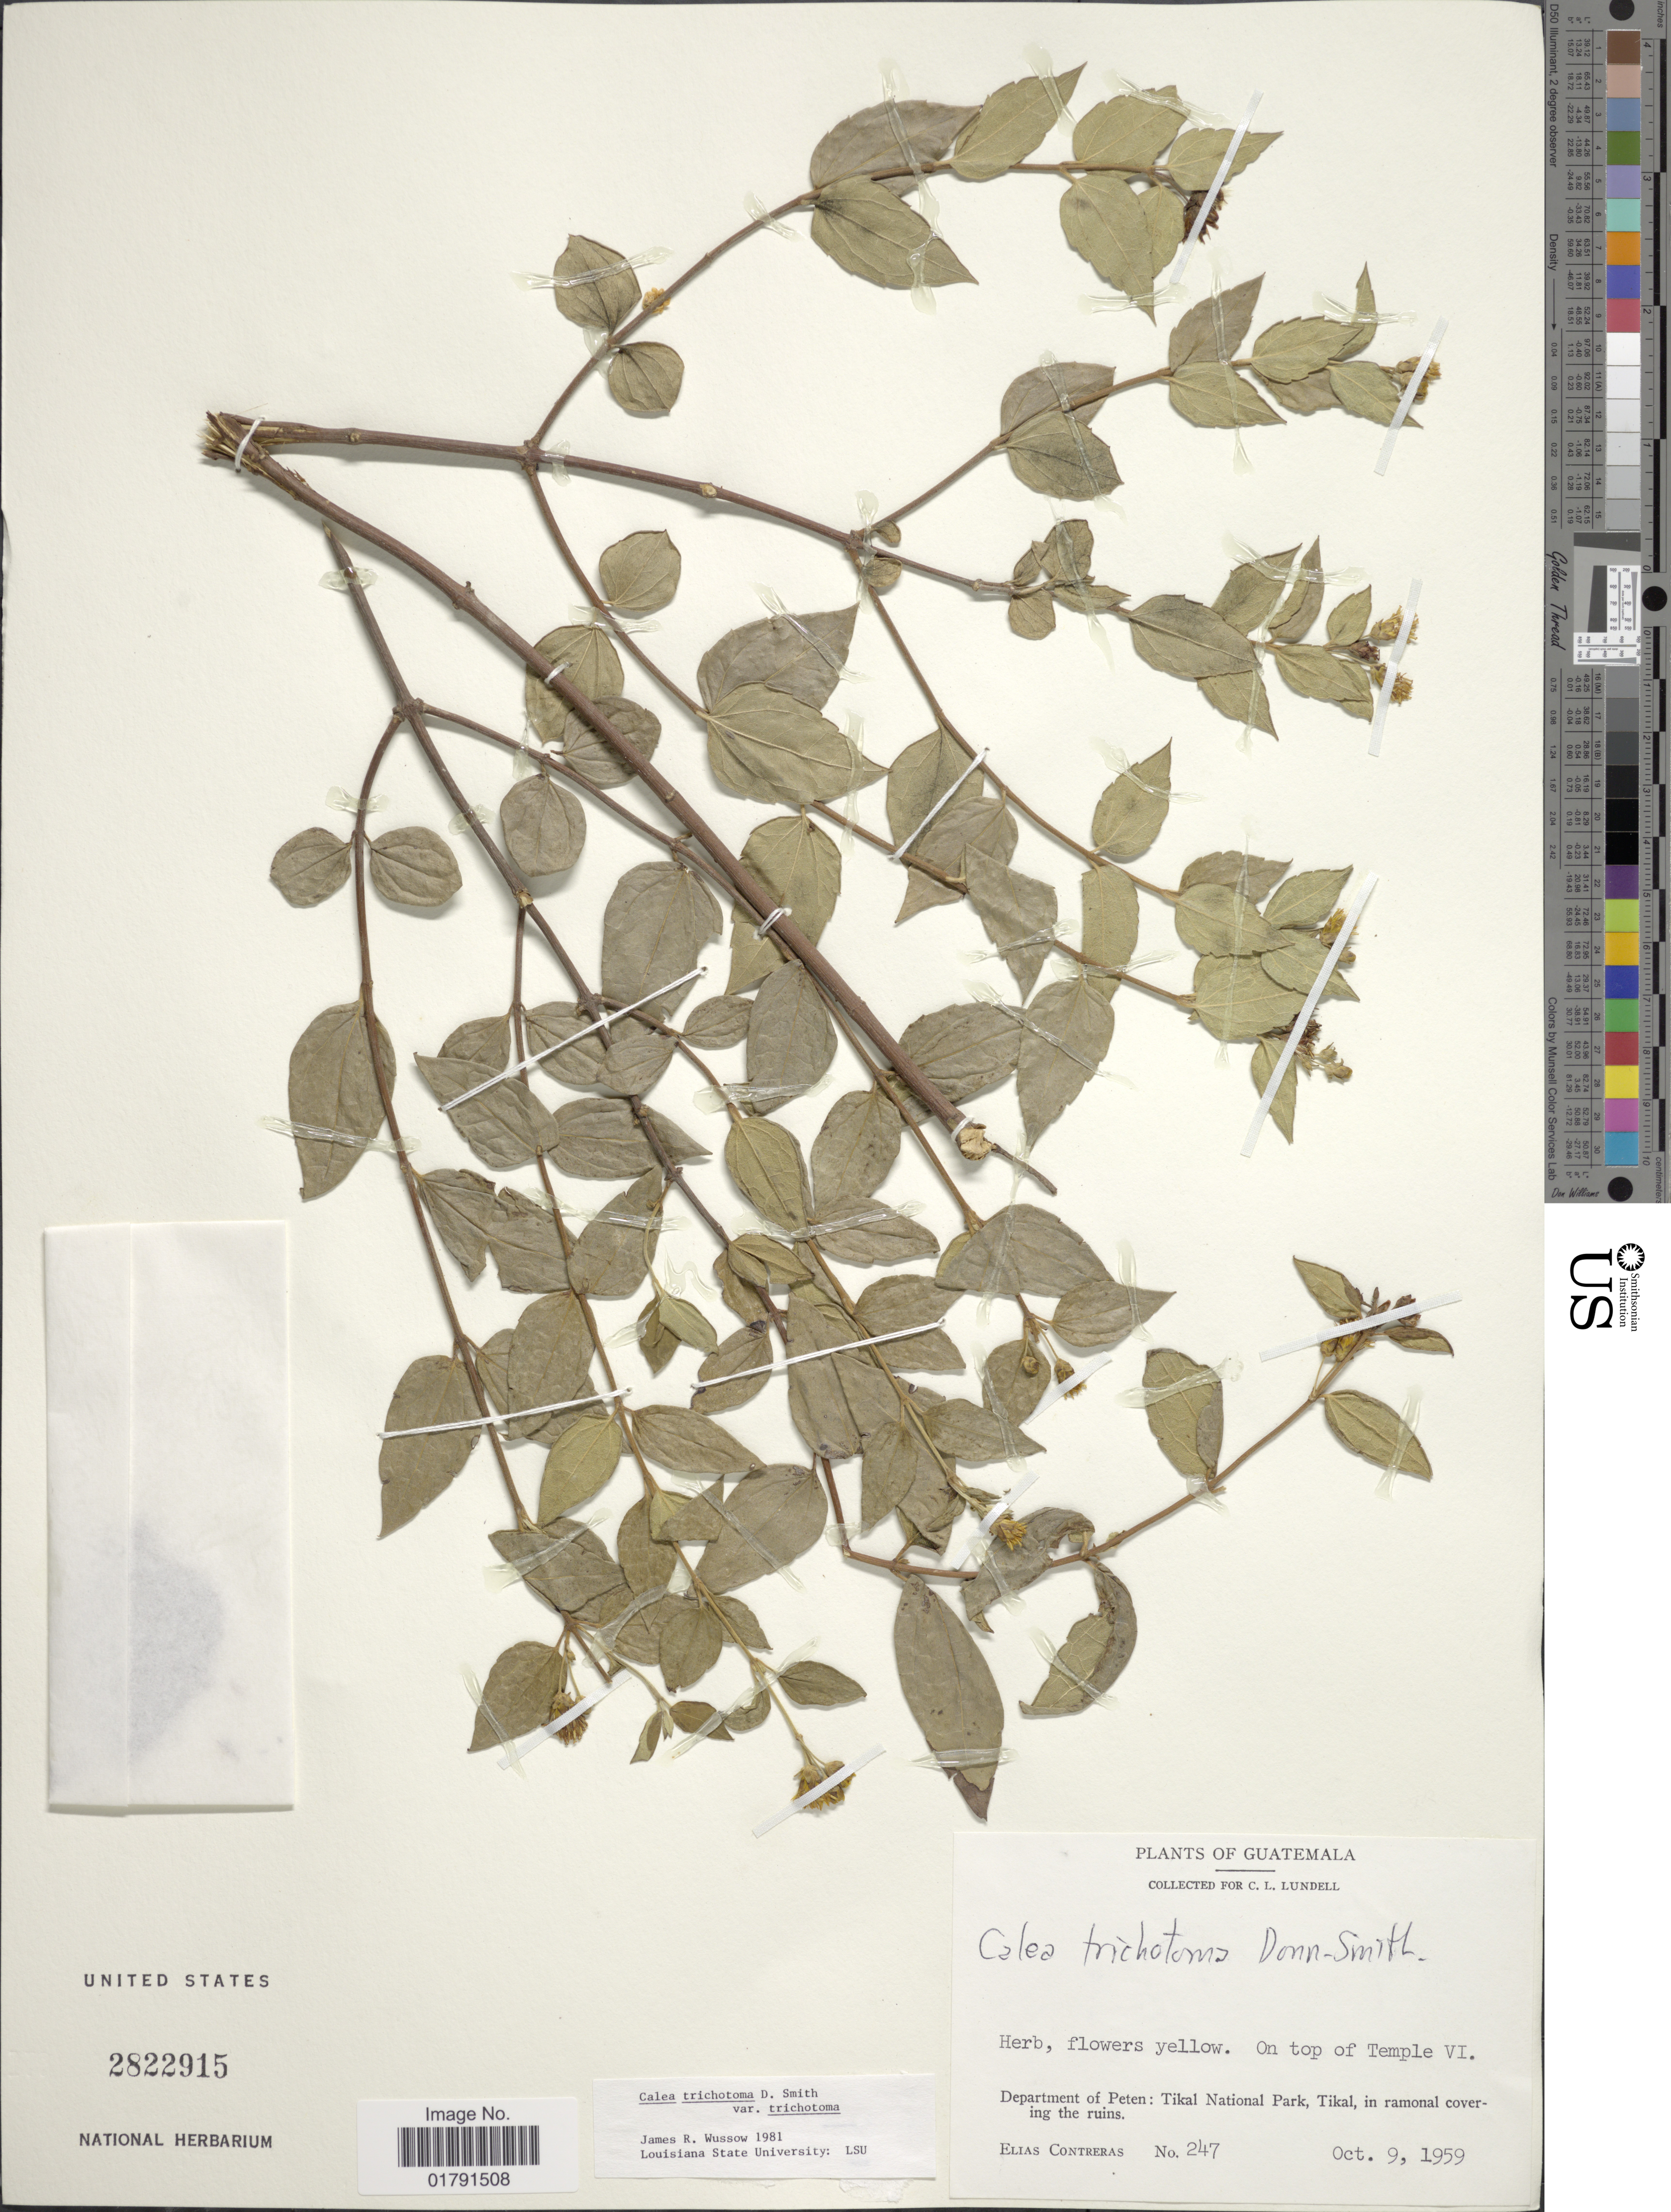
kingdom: Plantae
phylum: Tracheophyta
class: Magnoliopsida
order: Asterales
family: Asteraceae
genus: Calea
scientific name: Calea trichotoma var. trichotoma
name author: Donn. Sm.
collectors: E. Contreras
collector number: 247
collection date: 1959-10-09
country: Guatemala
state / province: El Petén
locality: On top of Temple V1, Tikal National Park, Tikal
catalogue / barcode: US 2822915